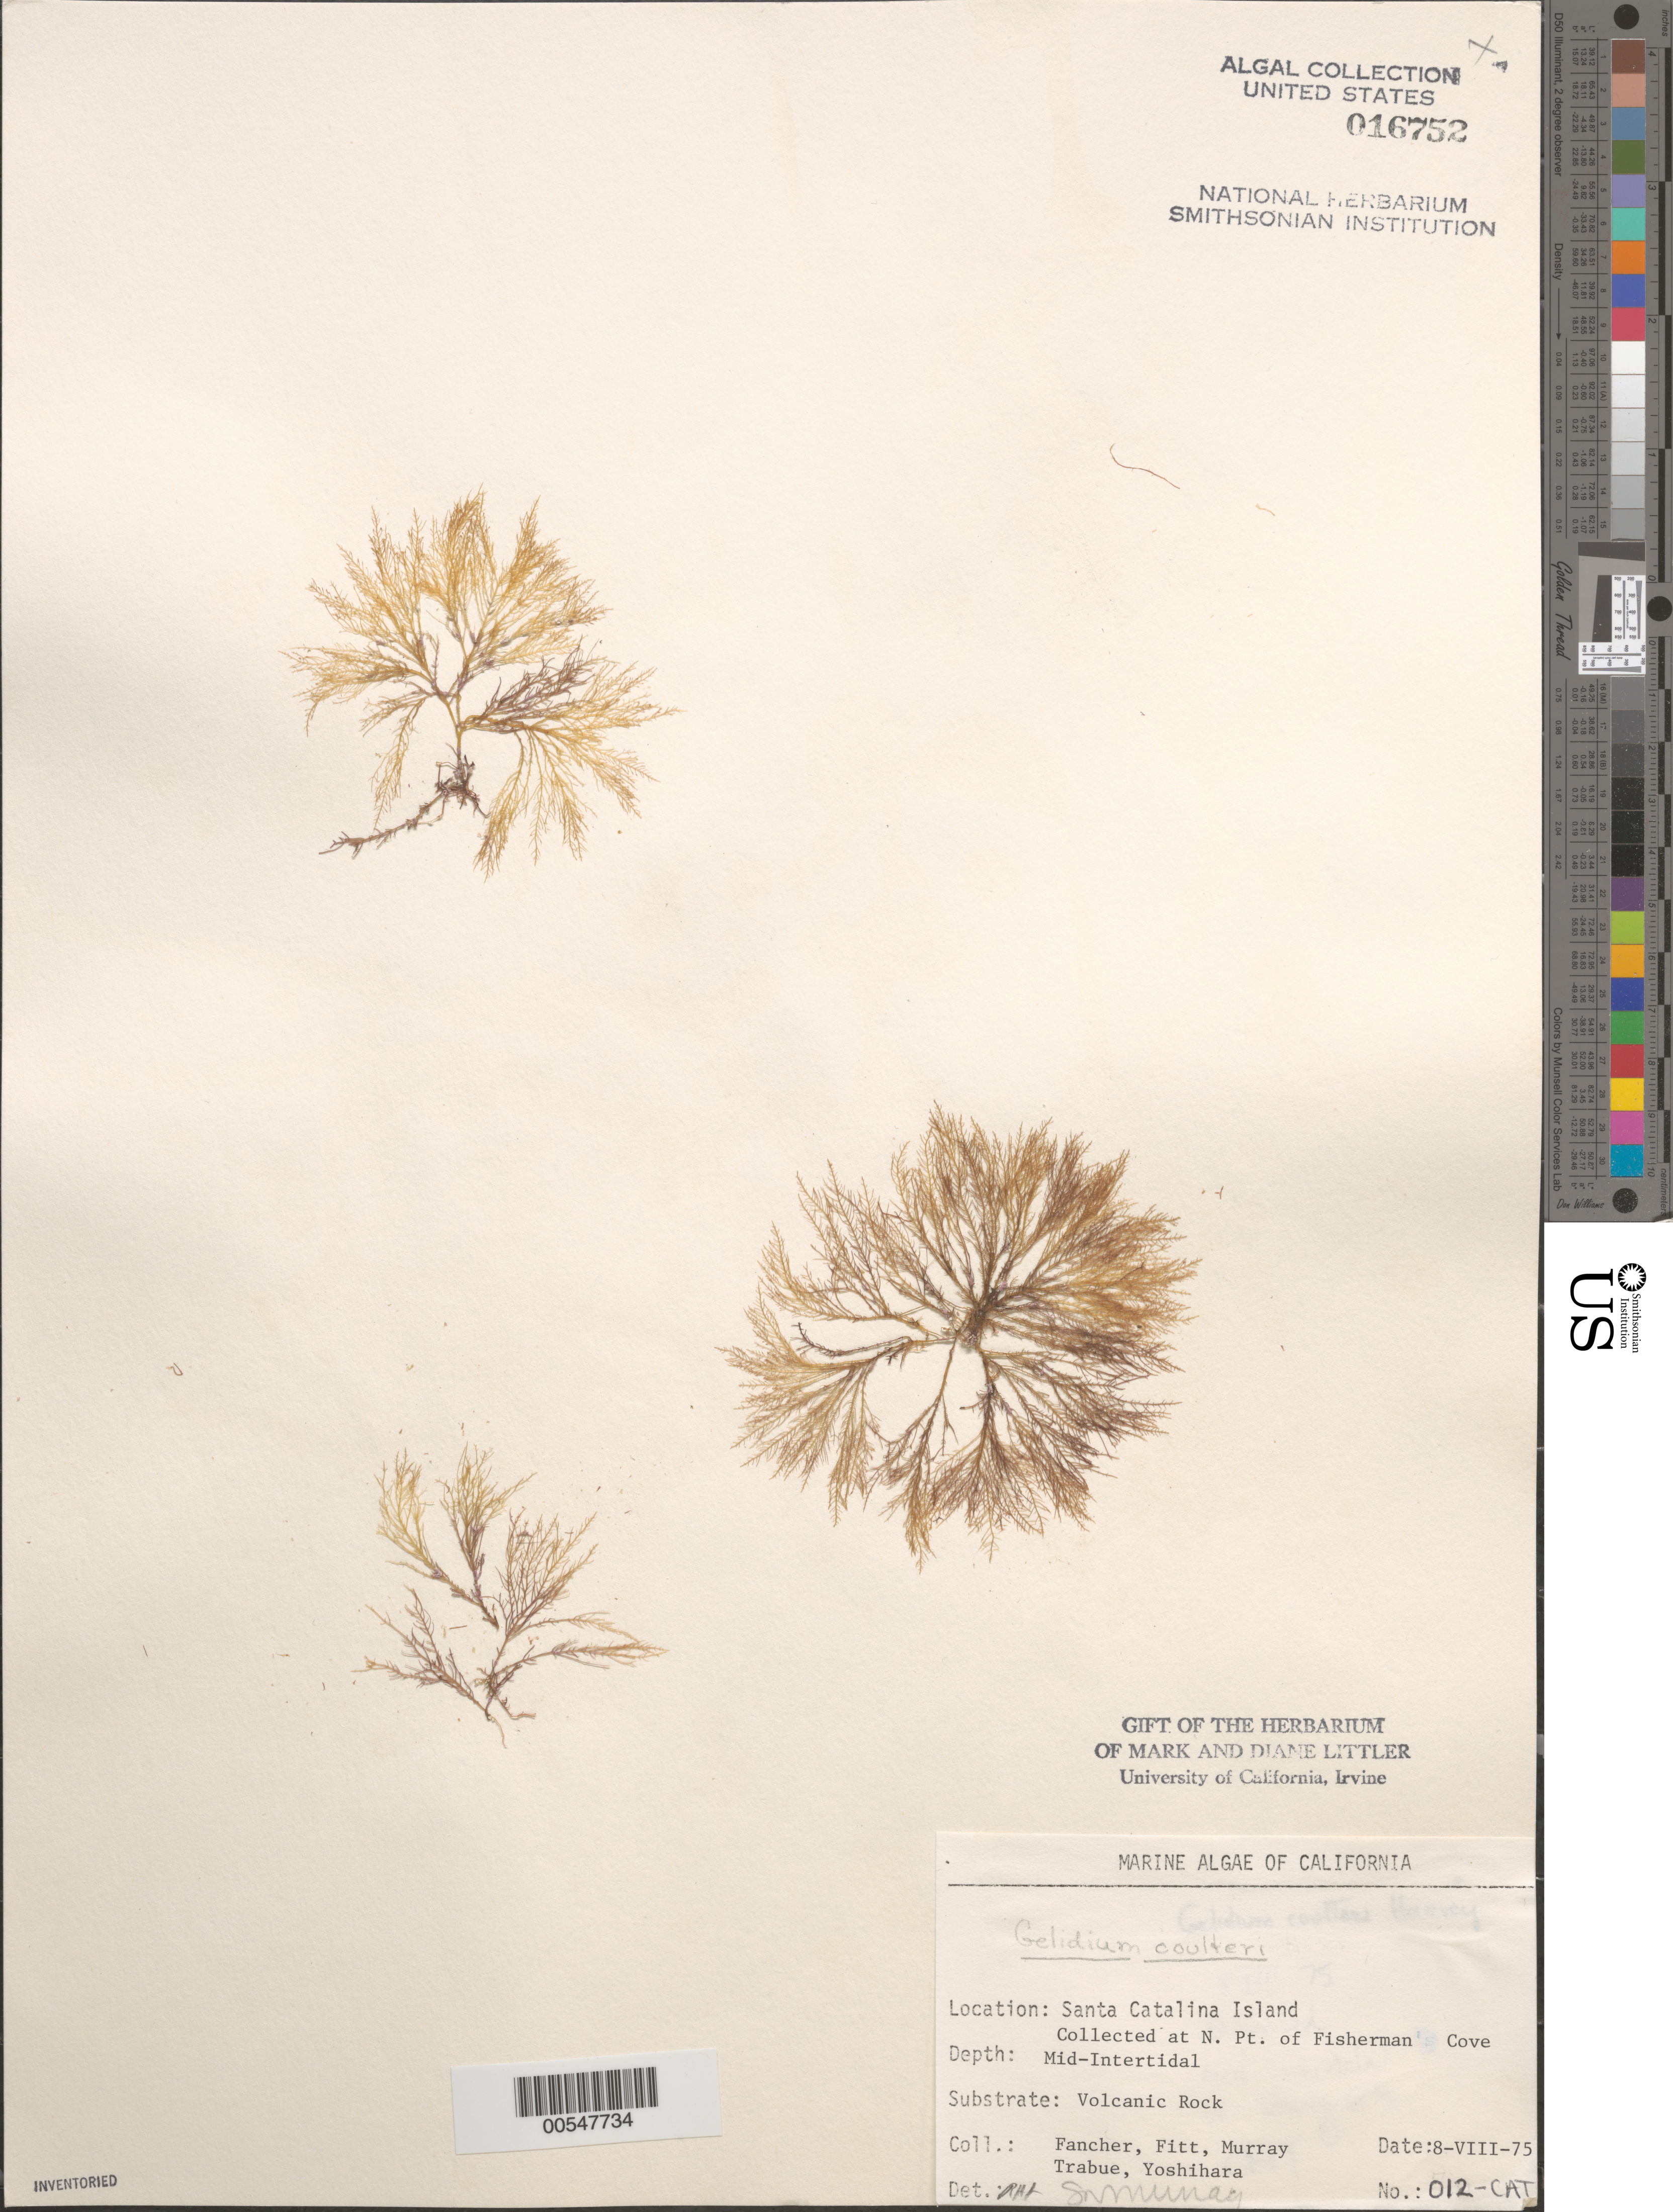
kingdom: Plantae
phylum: Rhodophyta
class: Florideophyceae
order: Gelidiales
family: Gelidiaceae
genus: Gelidium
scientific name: Gelidium coulteri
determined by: Murray, S. N.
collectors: J. Fancher, W. Fitt, S. N. Murray, P. J. Trabue & K. Yoshihara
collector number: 012-CAT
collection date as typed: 08 Aug 1975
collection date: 1975-08-08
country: United States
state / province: California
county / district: Los Angeles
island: Santa Catalina Island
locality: Fishermen Cove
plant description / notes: BLM-SOCALBIGHT Rocky Intertidal Survey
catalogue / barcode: US 16752